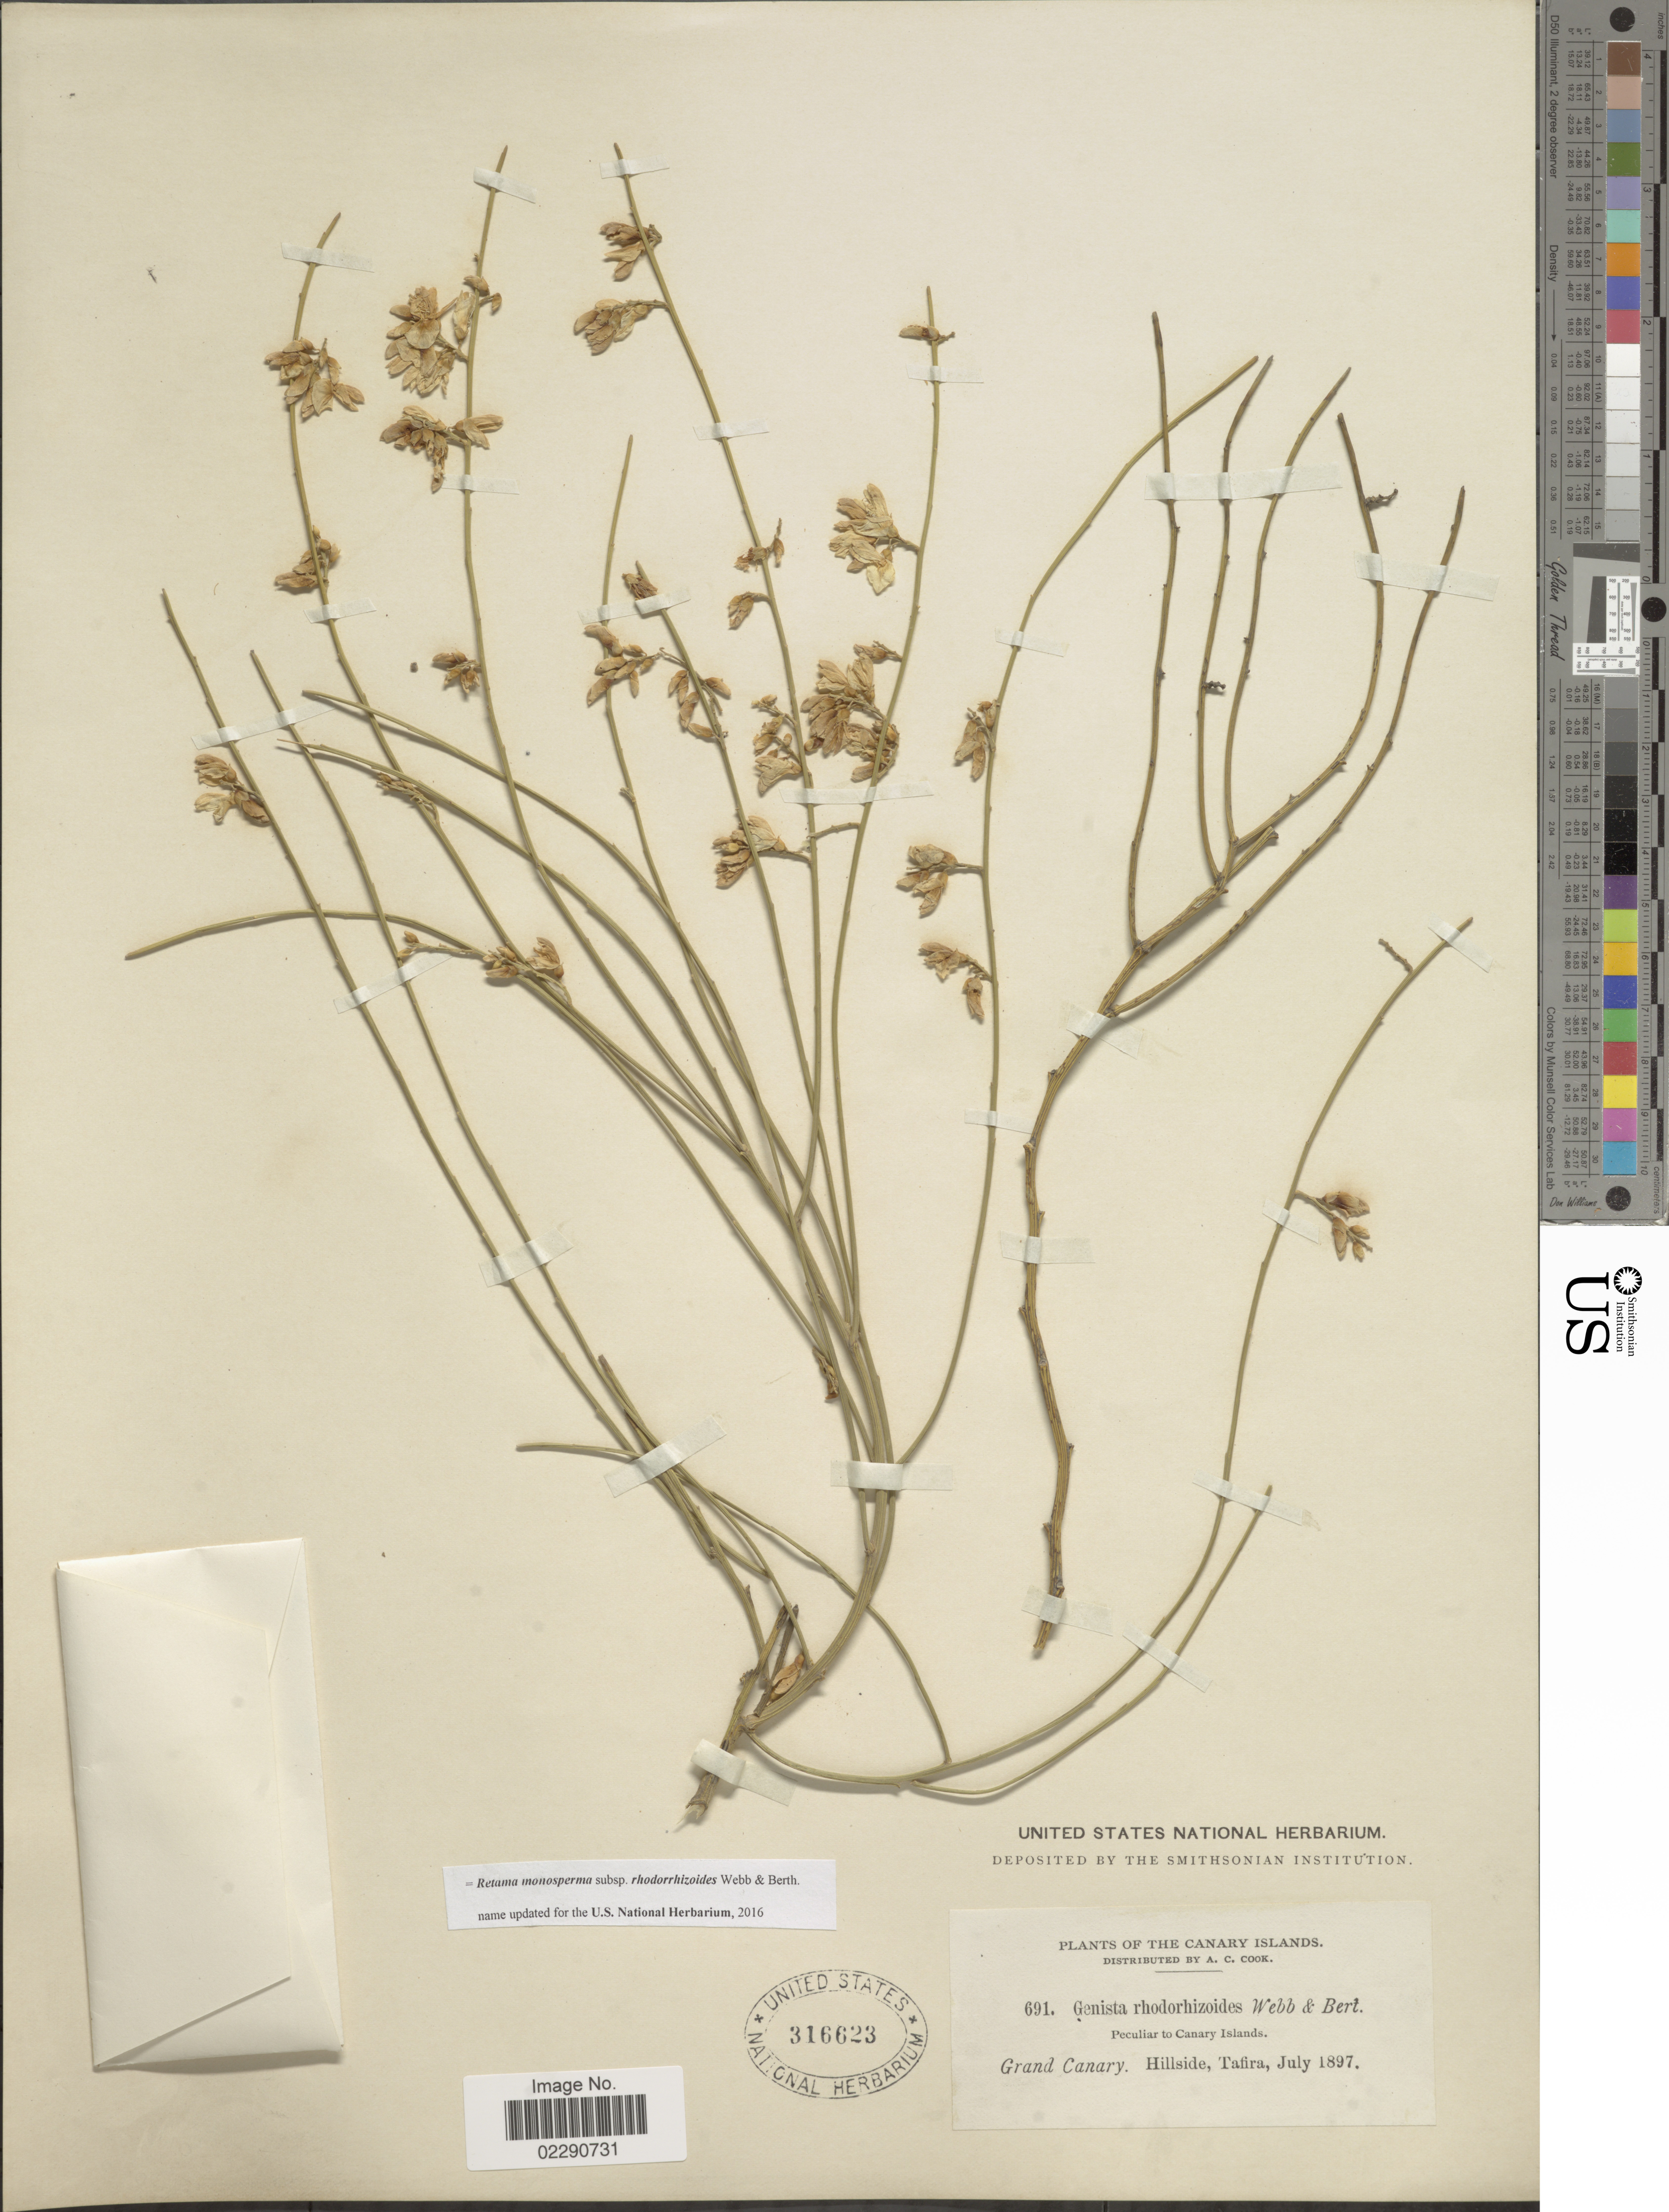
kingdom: Plantae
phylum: Tracheophyta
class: Magnoliopsida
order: Fabales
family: Fabaceae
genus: Retama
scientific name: Retama rhodorhizoides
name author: (Webb. & Berthel.) Webb & Berthel.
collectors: Alice C. Cook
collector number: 691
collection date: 1897-07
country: Spain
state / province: Canarias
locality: Canary Islands, Grand Canary, Tafira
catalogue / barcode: US 316623